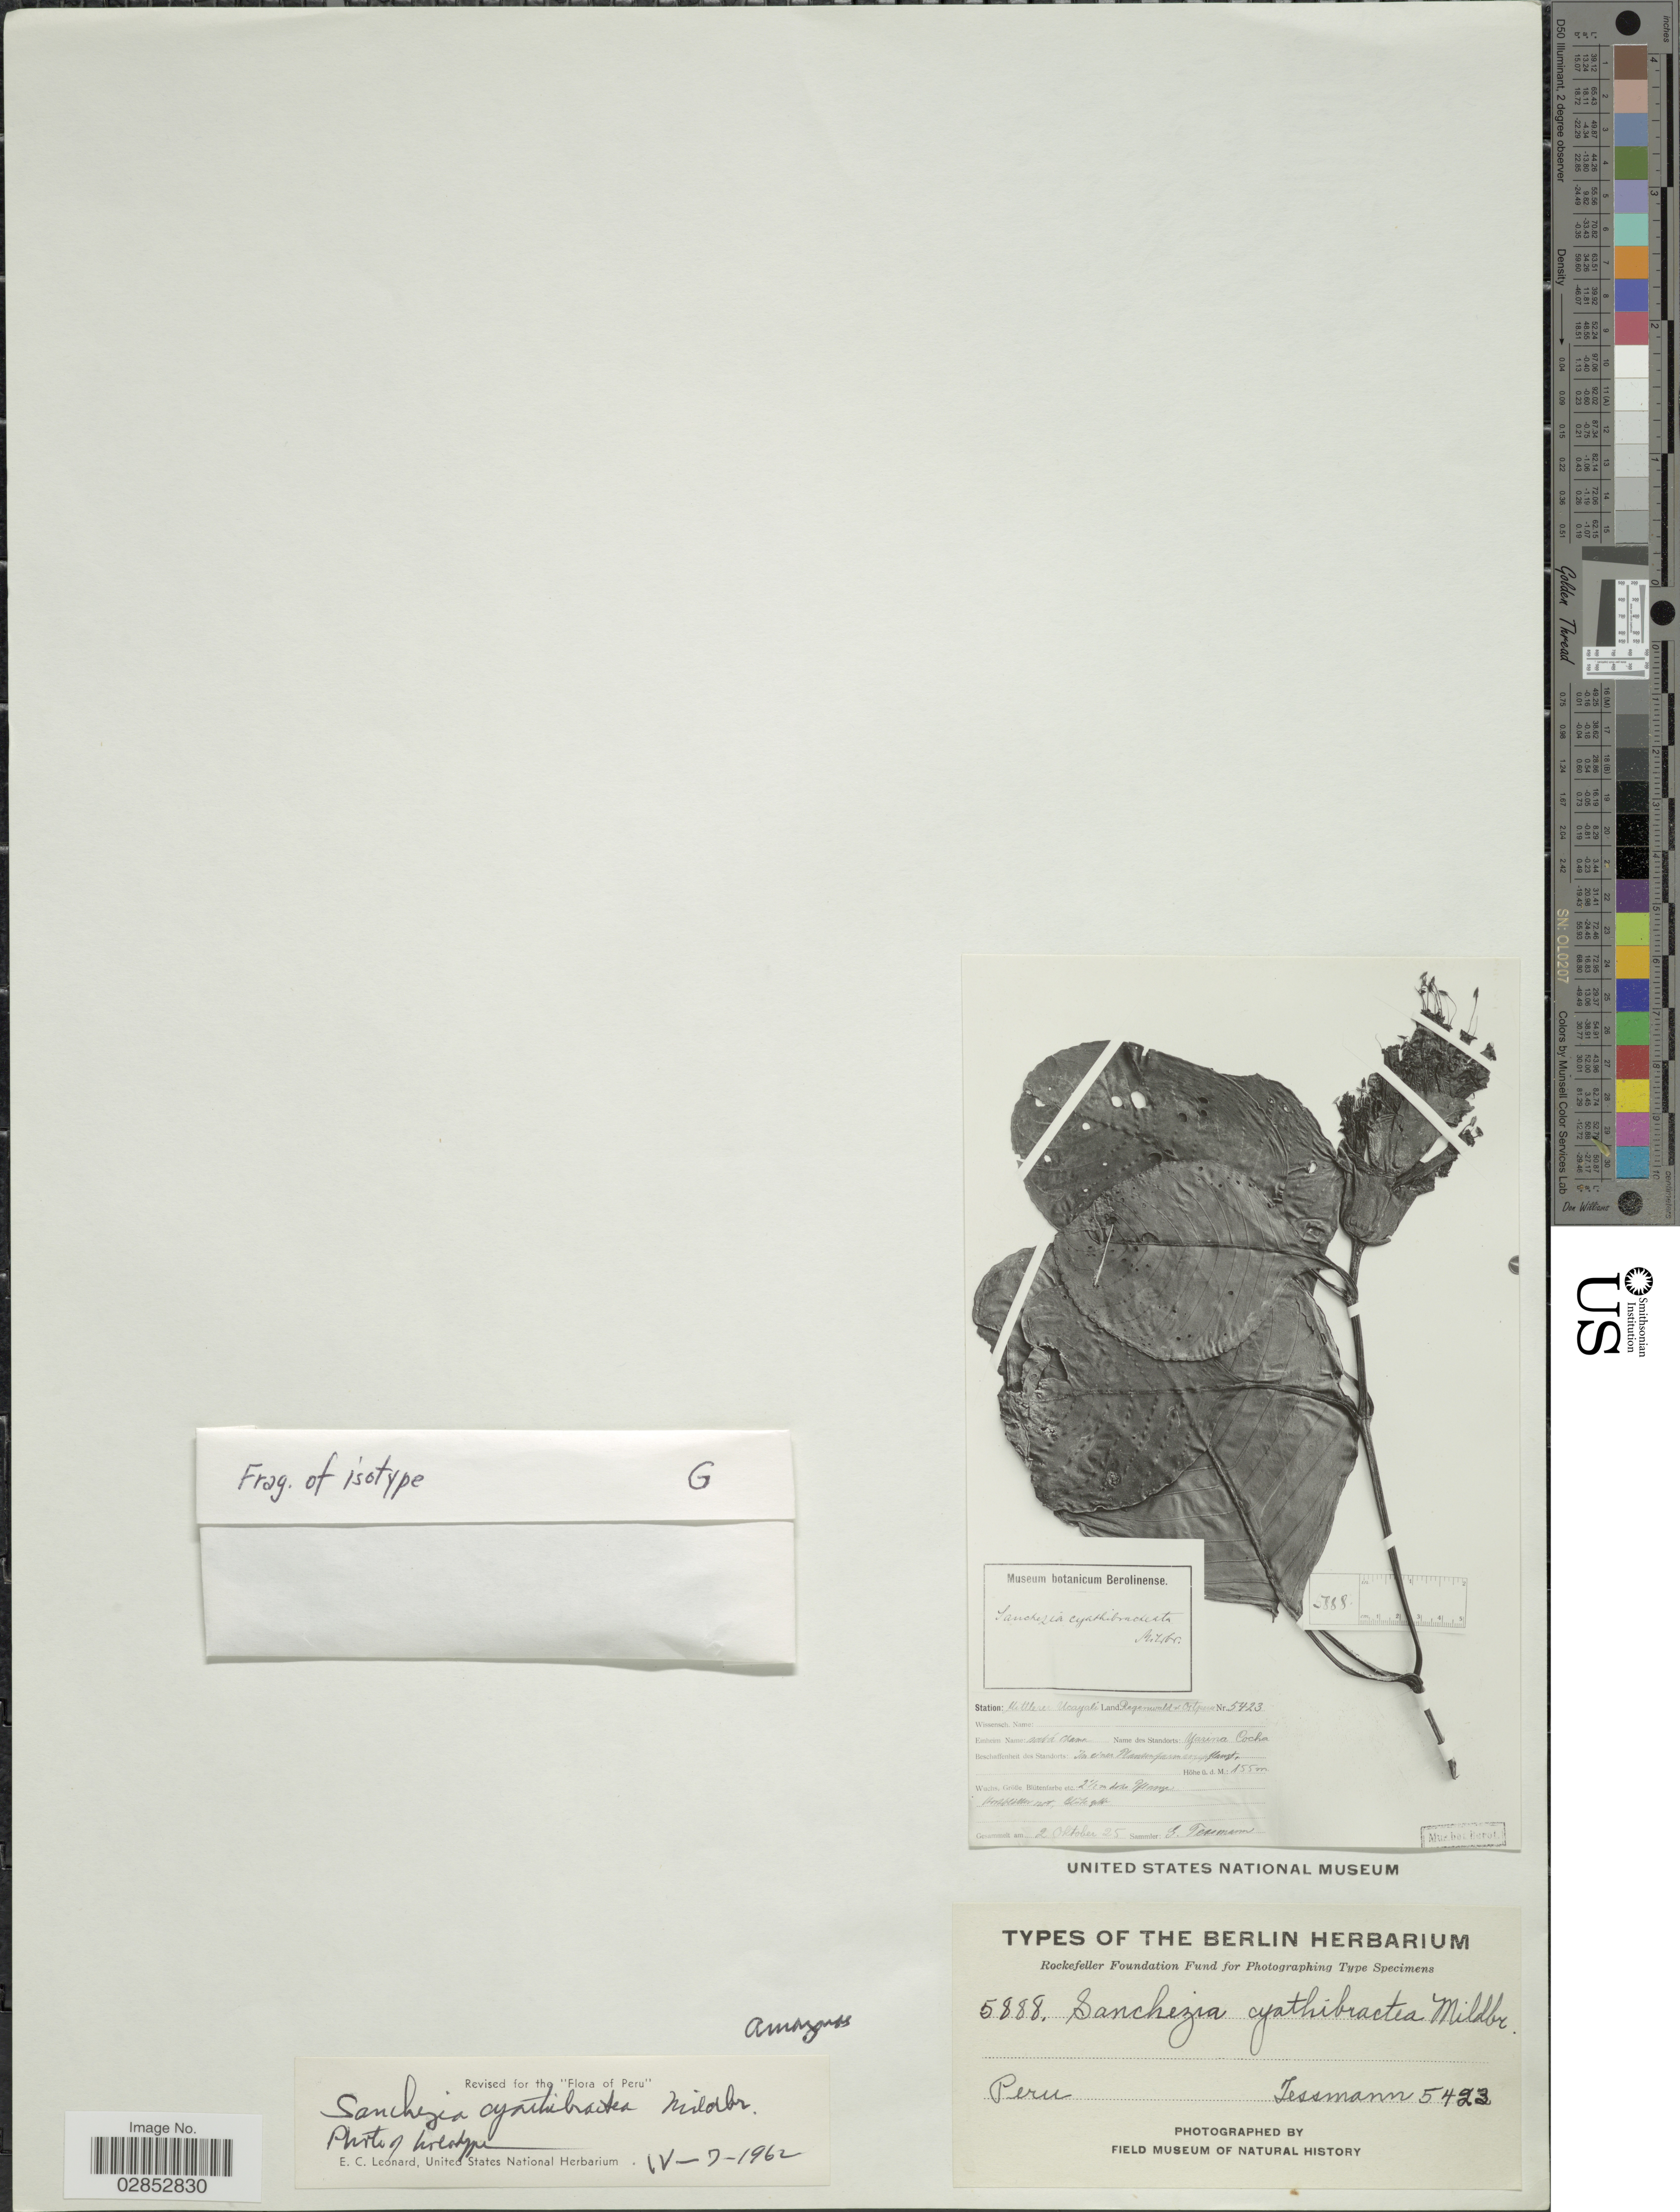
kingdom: Plantae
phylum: Tracheophyta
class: Magnoliopsida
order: Lamiales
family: Acanthaceae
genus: Sanchezia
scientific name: Sanchezia cyathibractea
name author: Mildbr.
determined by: Azevedo, Igor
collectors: G. Tessmann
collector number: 5423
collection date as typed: Transcribed d/m/y: 2/10/25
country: Peru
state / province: Amazonas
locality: Station: Mittlerer Ucayali. Yarina Cocha.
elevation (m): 155